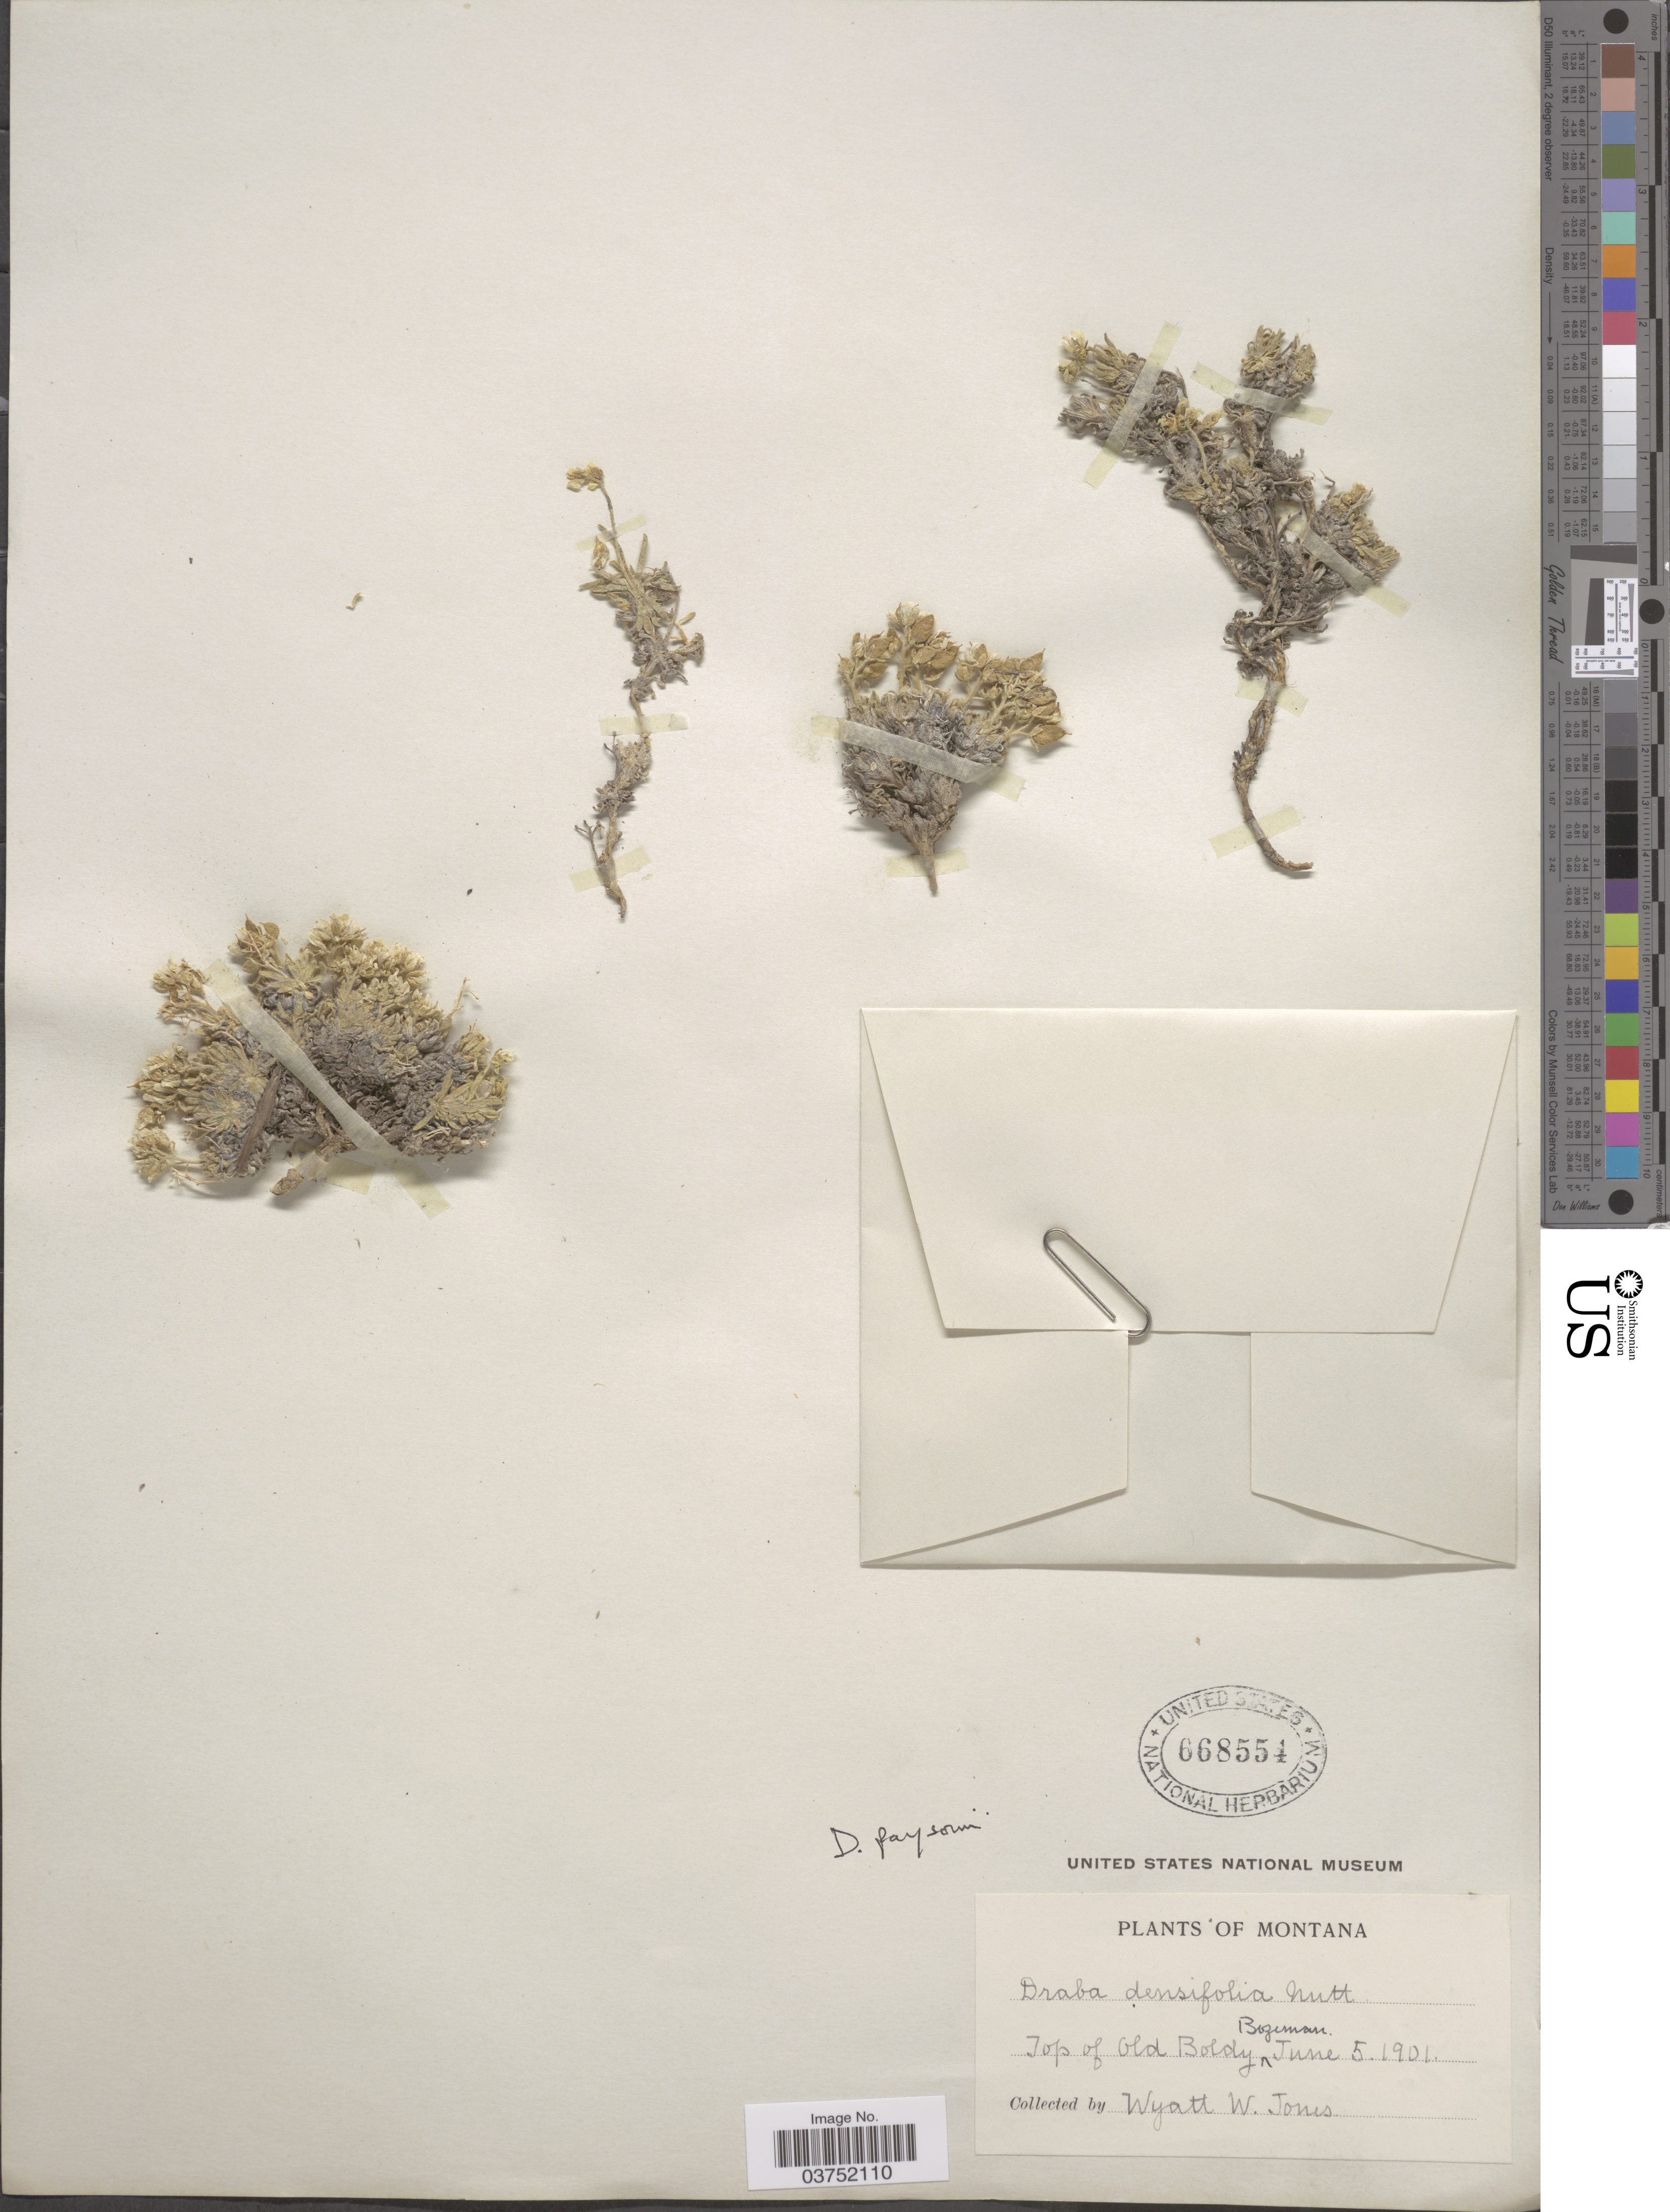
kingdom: Plantae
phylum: Tracheophyta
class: Magnoliopsida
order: Brassicales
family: Brassicaceae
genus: Draba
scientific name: Draba paysonii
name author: J.F. Macbr.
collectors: W. W. Jones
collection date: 1901-06-05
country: United States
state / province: Montana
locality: Top of Old Boldy, Bozeman.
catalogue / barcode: US 668554